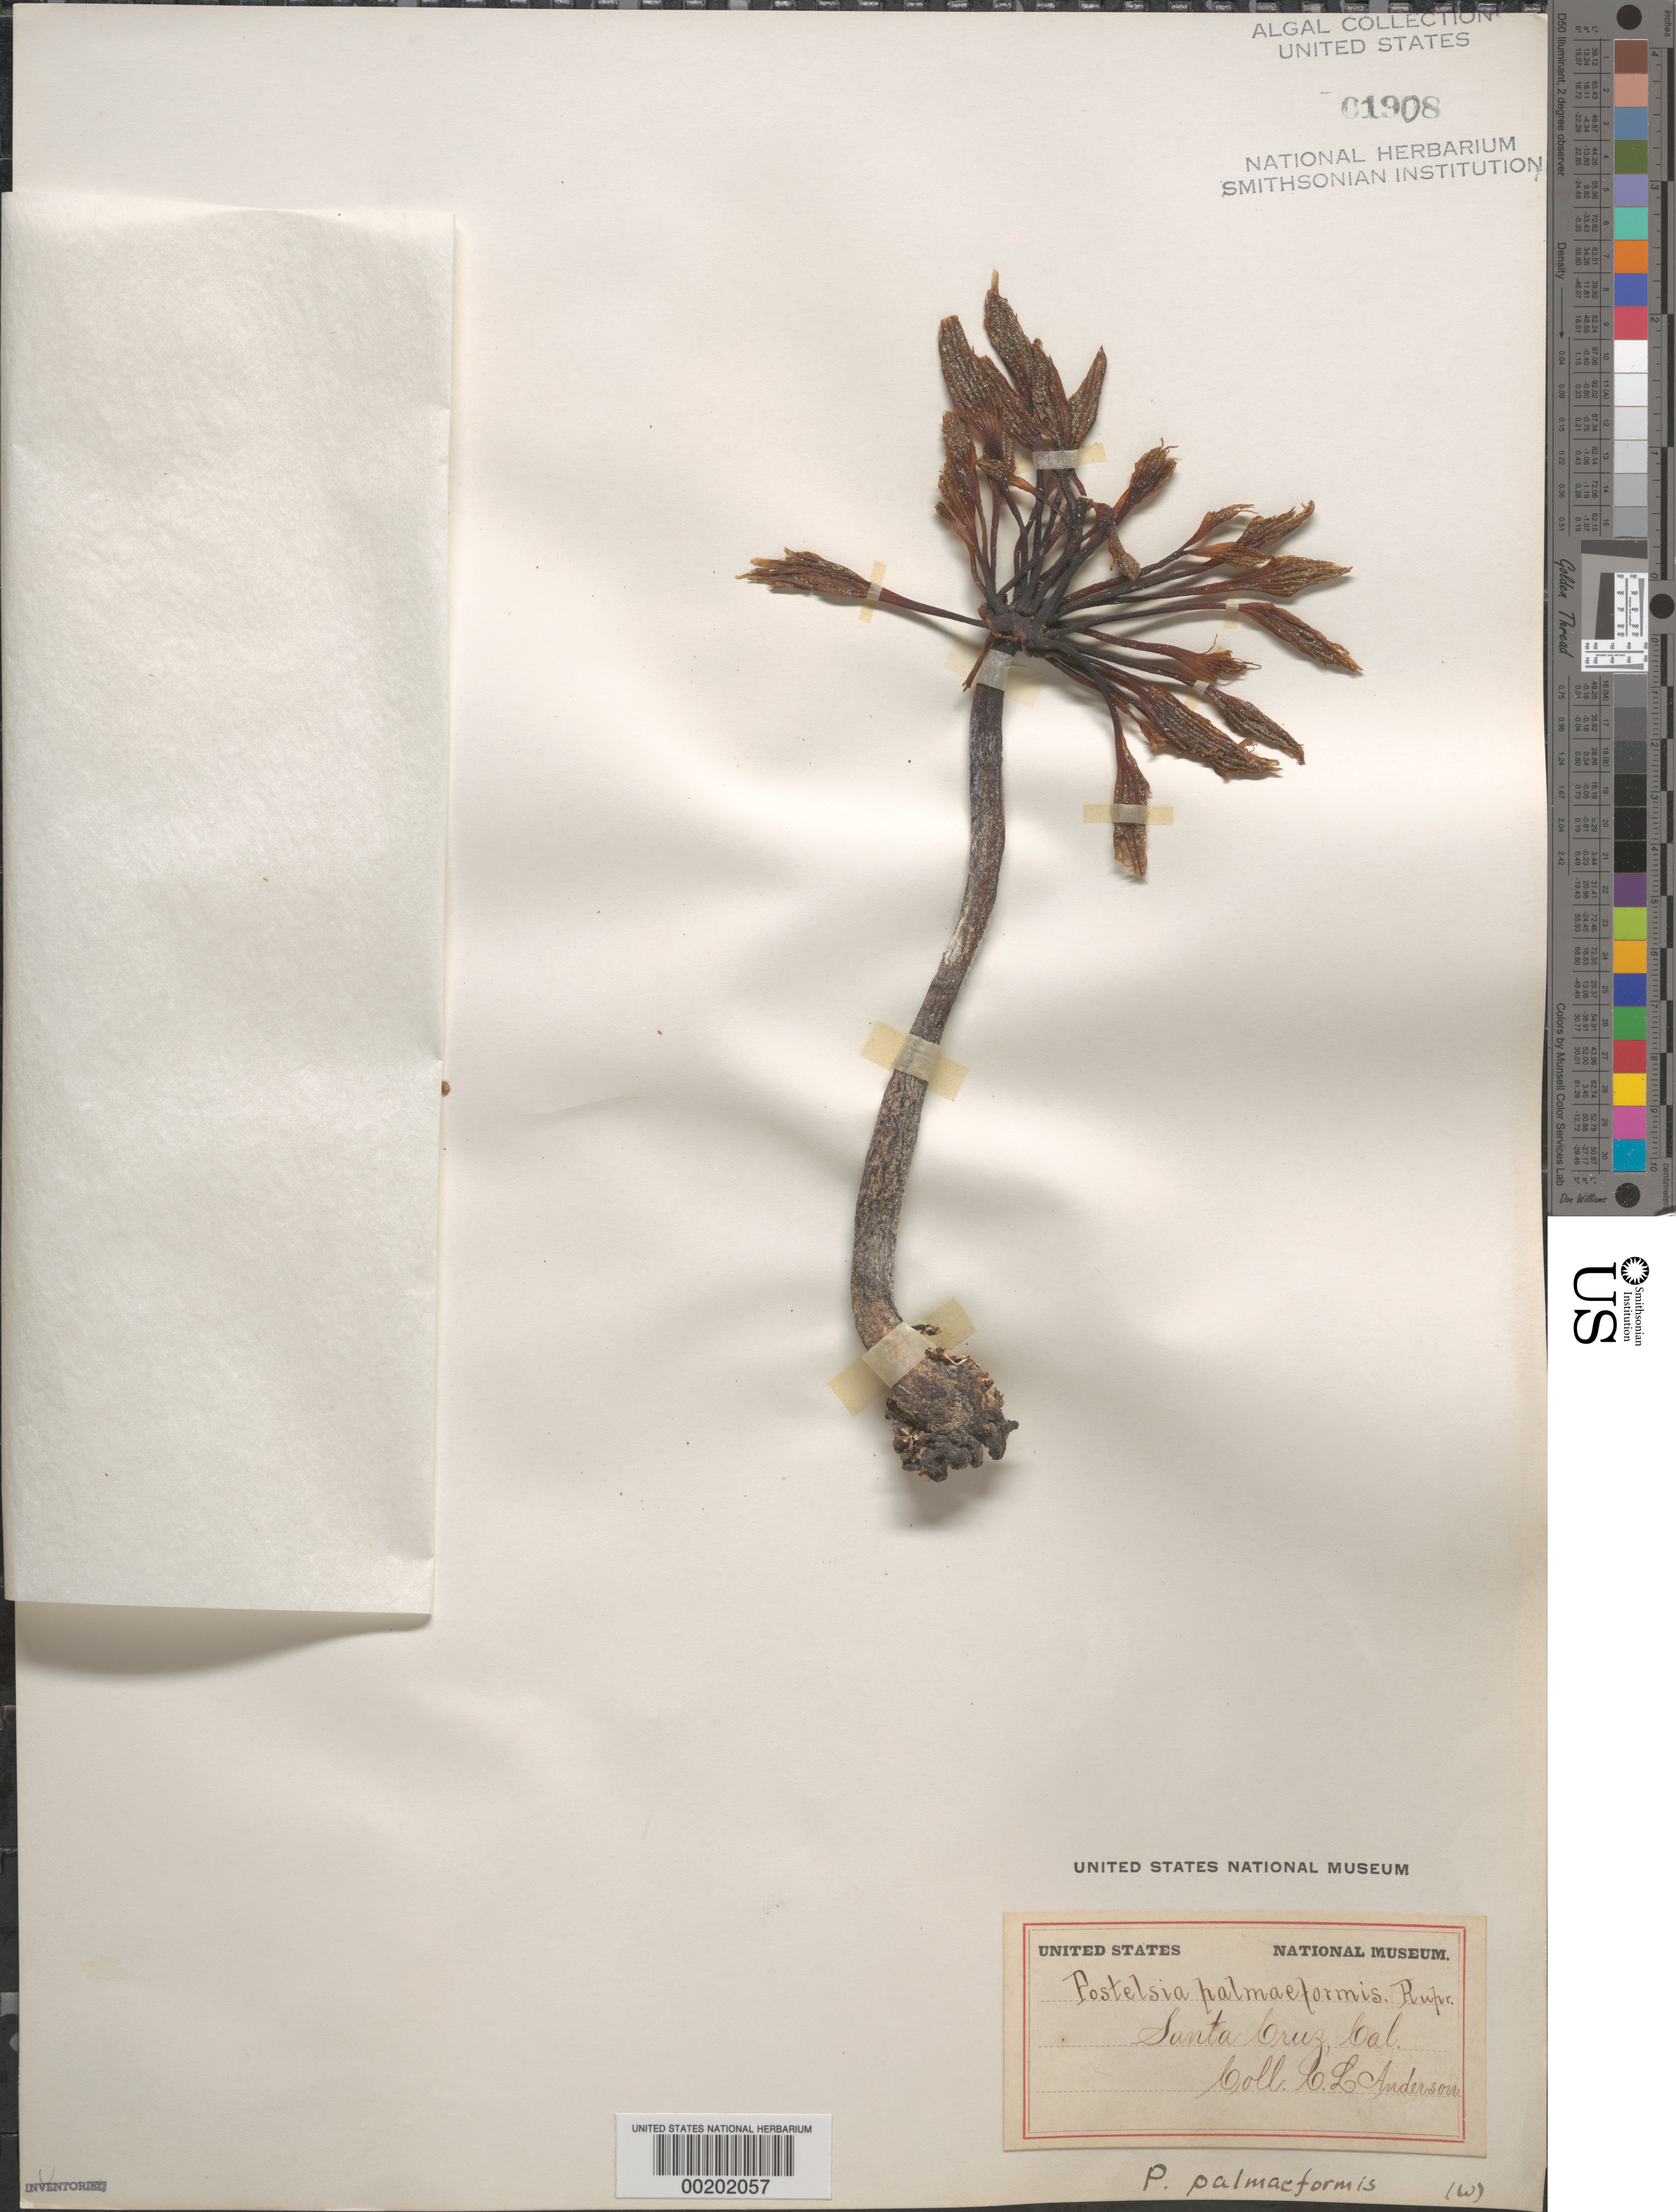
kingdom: Chromista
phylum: Ochrophyta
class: Phaeophyceae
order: Laminariales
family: Laminariaceae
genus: Postelsia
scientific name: Postelsia palmaeformis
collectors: C. L. Anderson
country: United States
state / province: California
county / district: Santa Cruz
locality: Santa Cruz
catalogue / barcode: US 1908